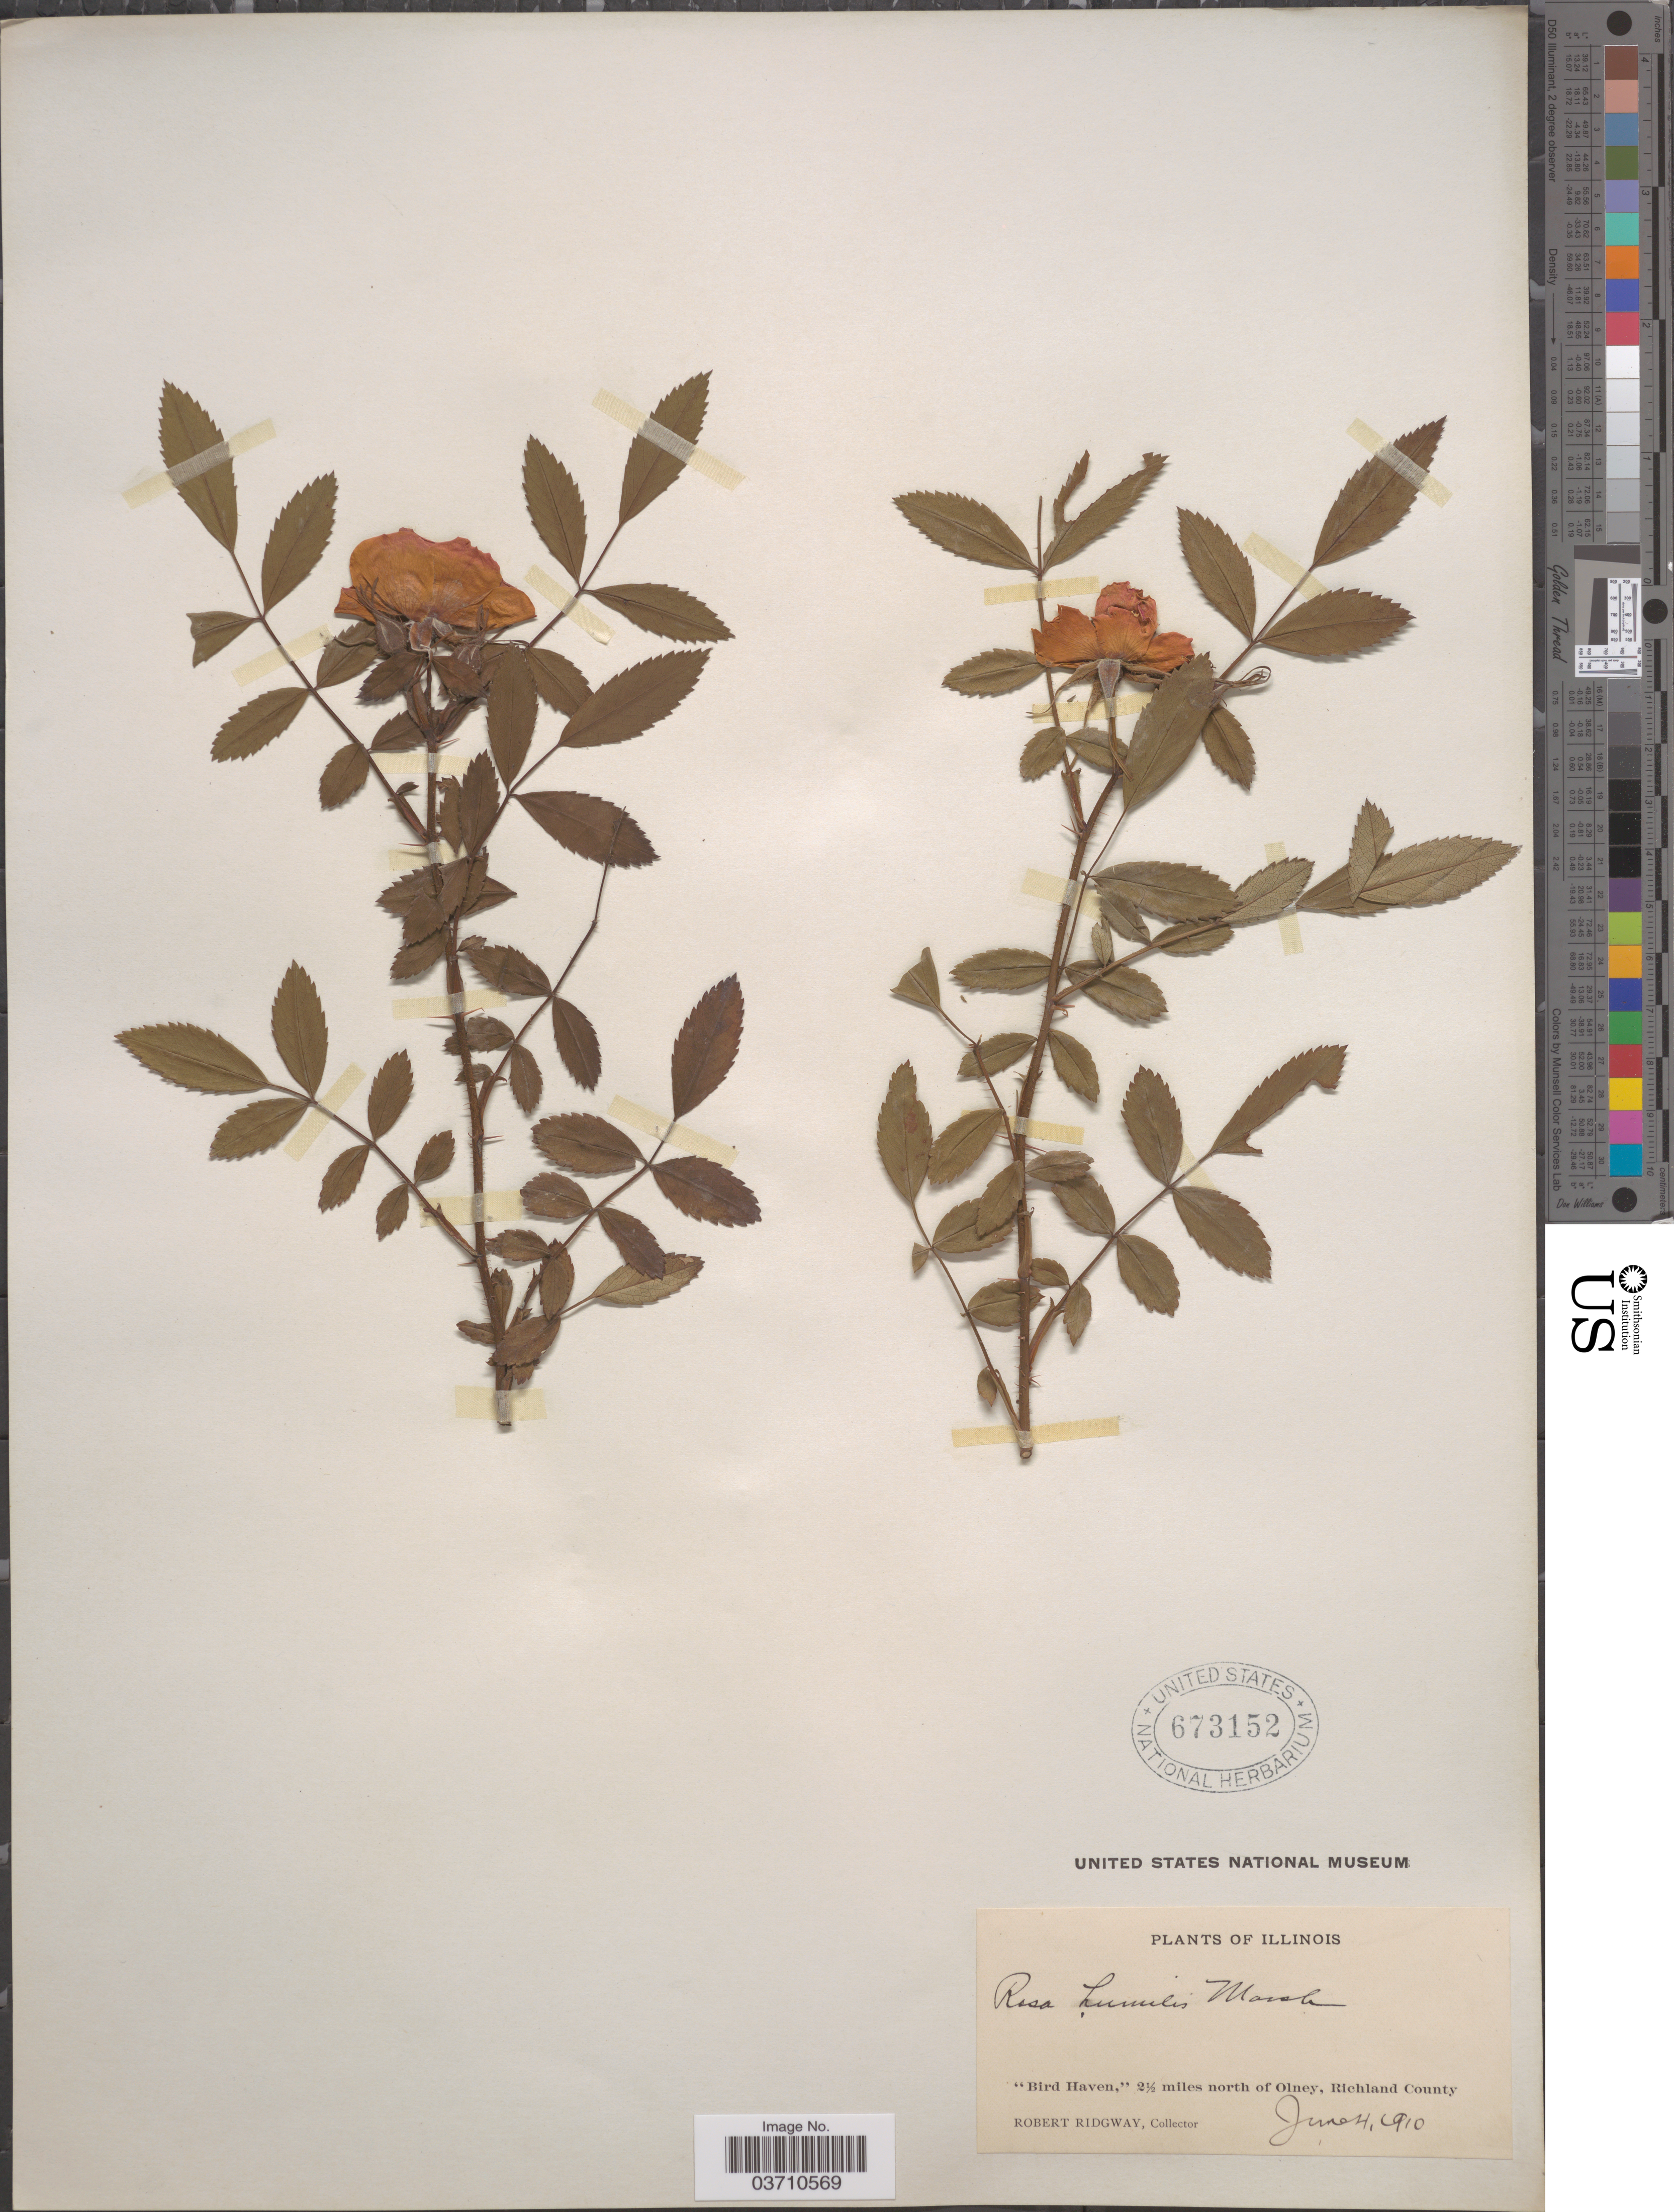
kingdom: Plantae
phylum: Tracheophyta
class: Magnoliopsida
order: Rosales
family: Rosaceae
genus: Rosa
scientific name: Rosa humilis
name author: Marshall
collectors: R. Ridgway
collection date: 1910-06-04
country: United States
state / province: Illinois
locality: Bird Haven,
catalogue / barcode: US 673152